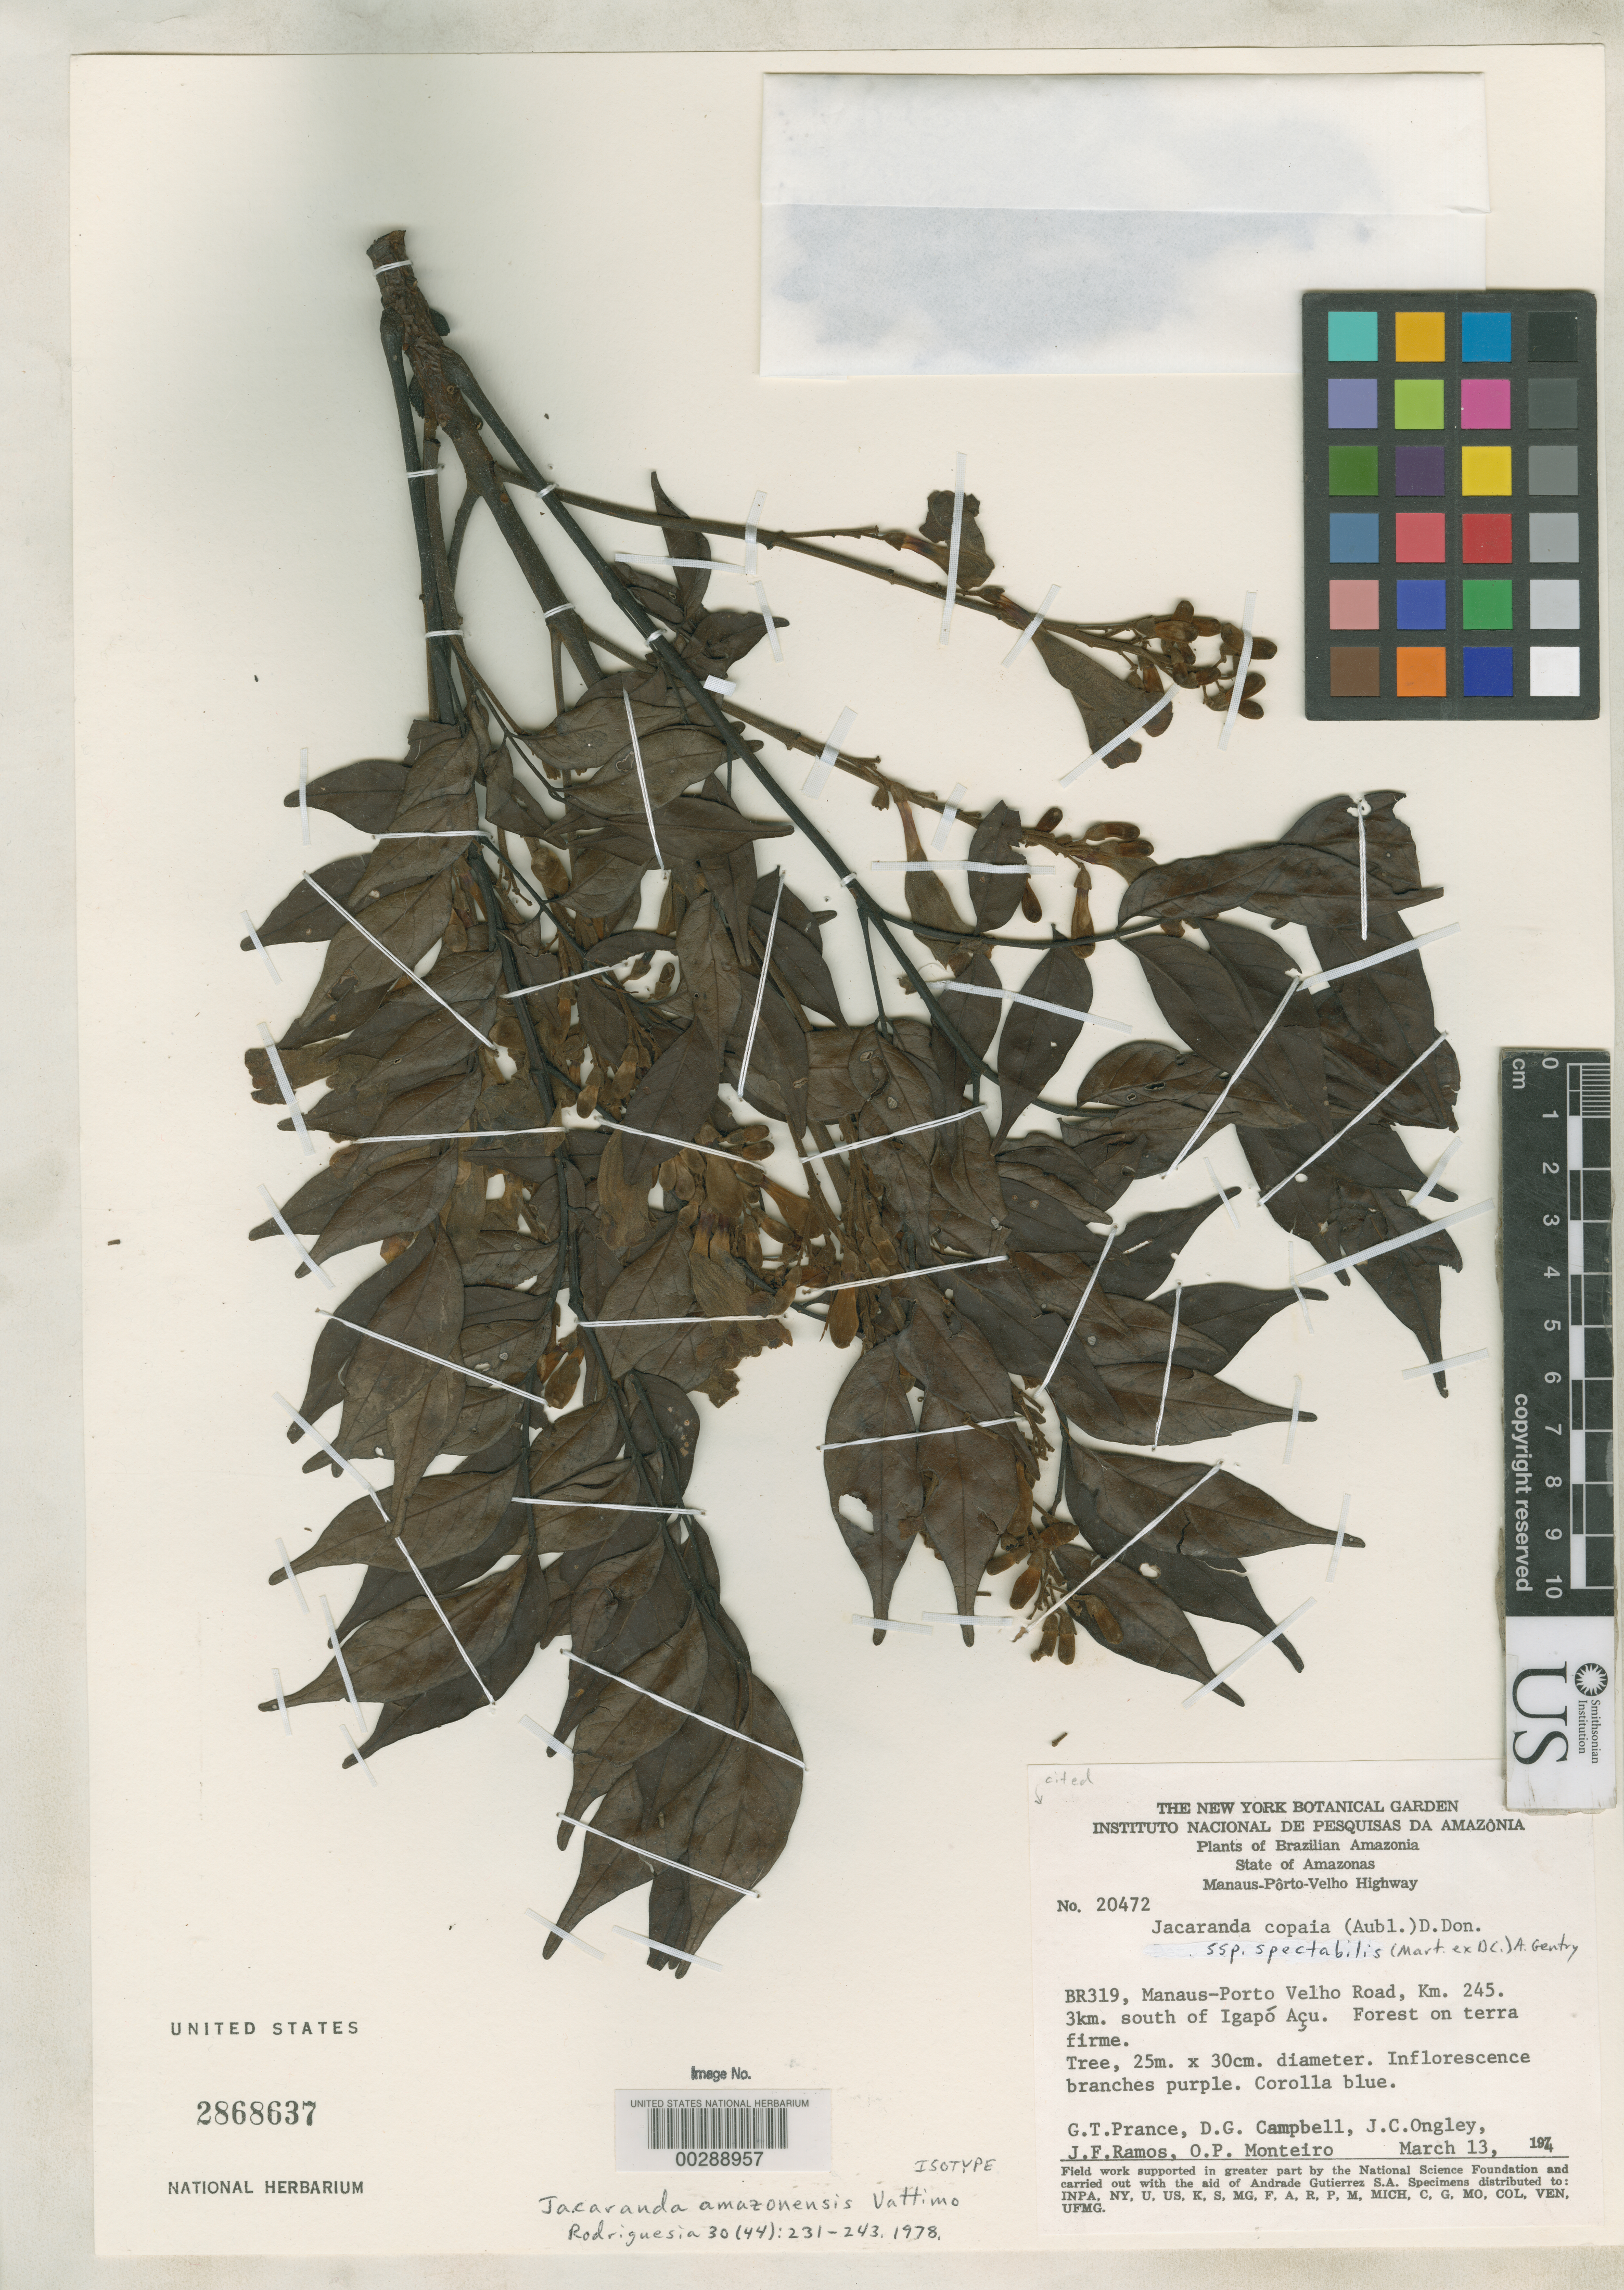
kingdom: Plantae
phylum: Tracheophyta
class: Magnoliopsida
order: Lamiales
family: Bignoniaceae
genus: Jacaranda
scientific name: Jacaranda amazonensis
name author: Vattimo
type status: Isotype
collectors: G. T. Prance, E. G. Campbell, J. C. Ongley, J. F. Ramos & O. P. Monteiro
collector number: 20472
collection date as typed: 13 Mar 1974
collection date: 1974-03-13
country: Brazil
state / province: Amazonas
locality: Br319, Manaus-Porto Velho road, km 245, 3 km S of Igapo Acu.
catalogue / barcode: US 2868637